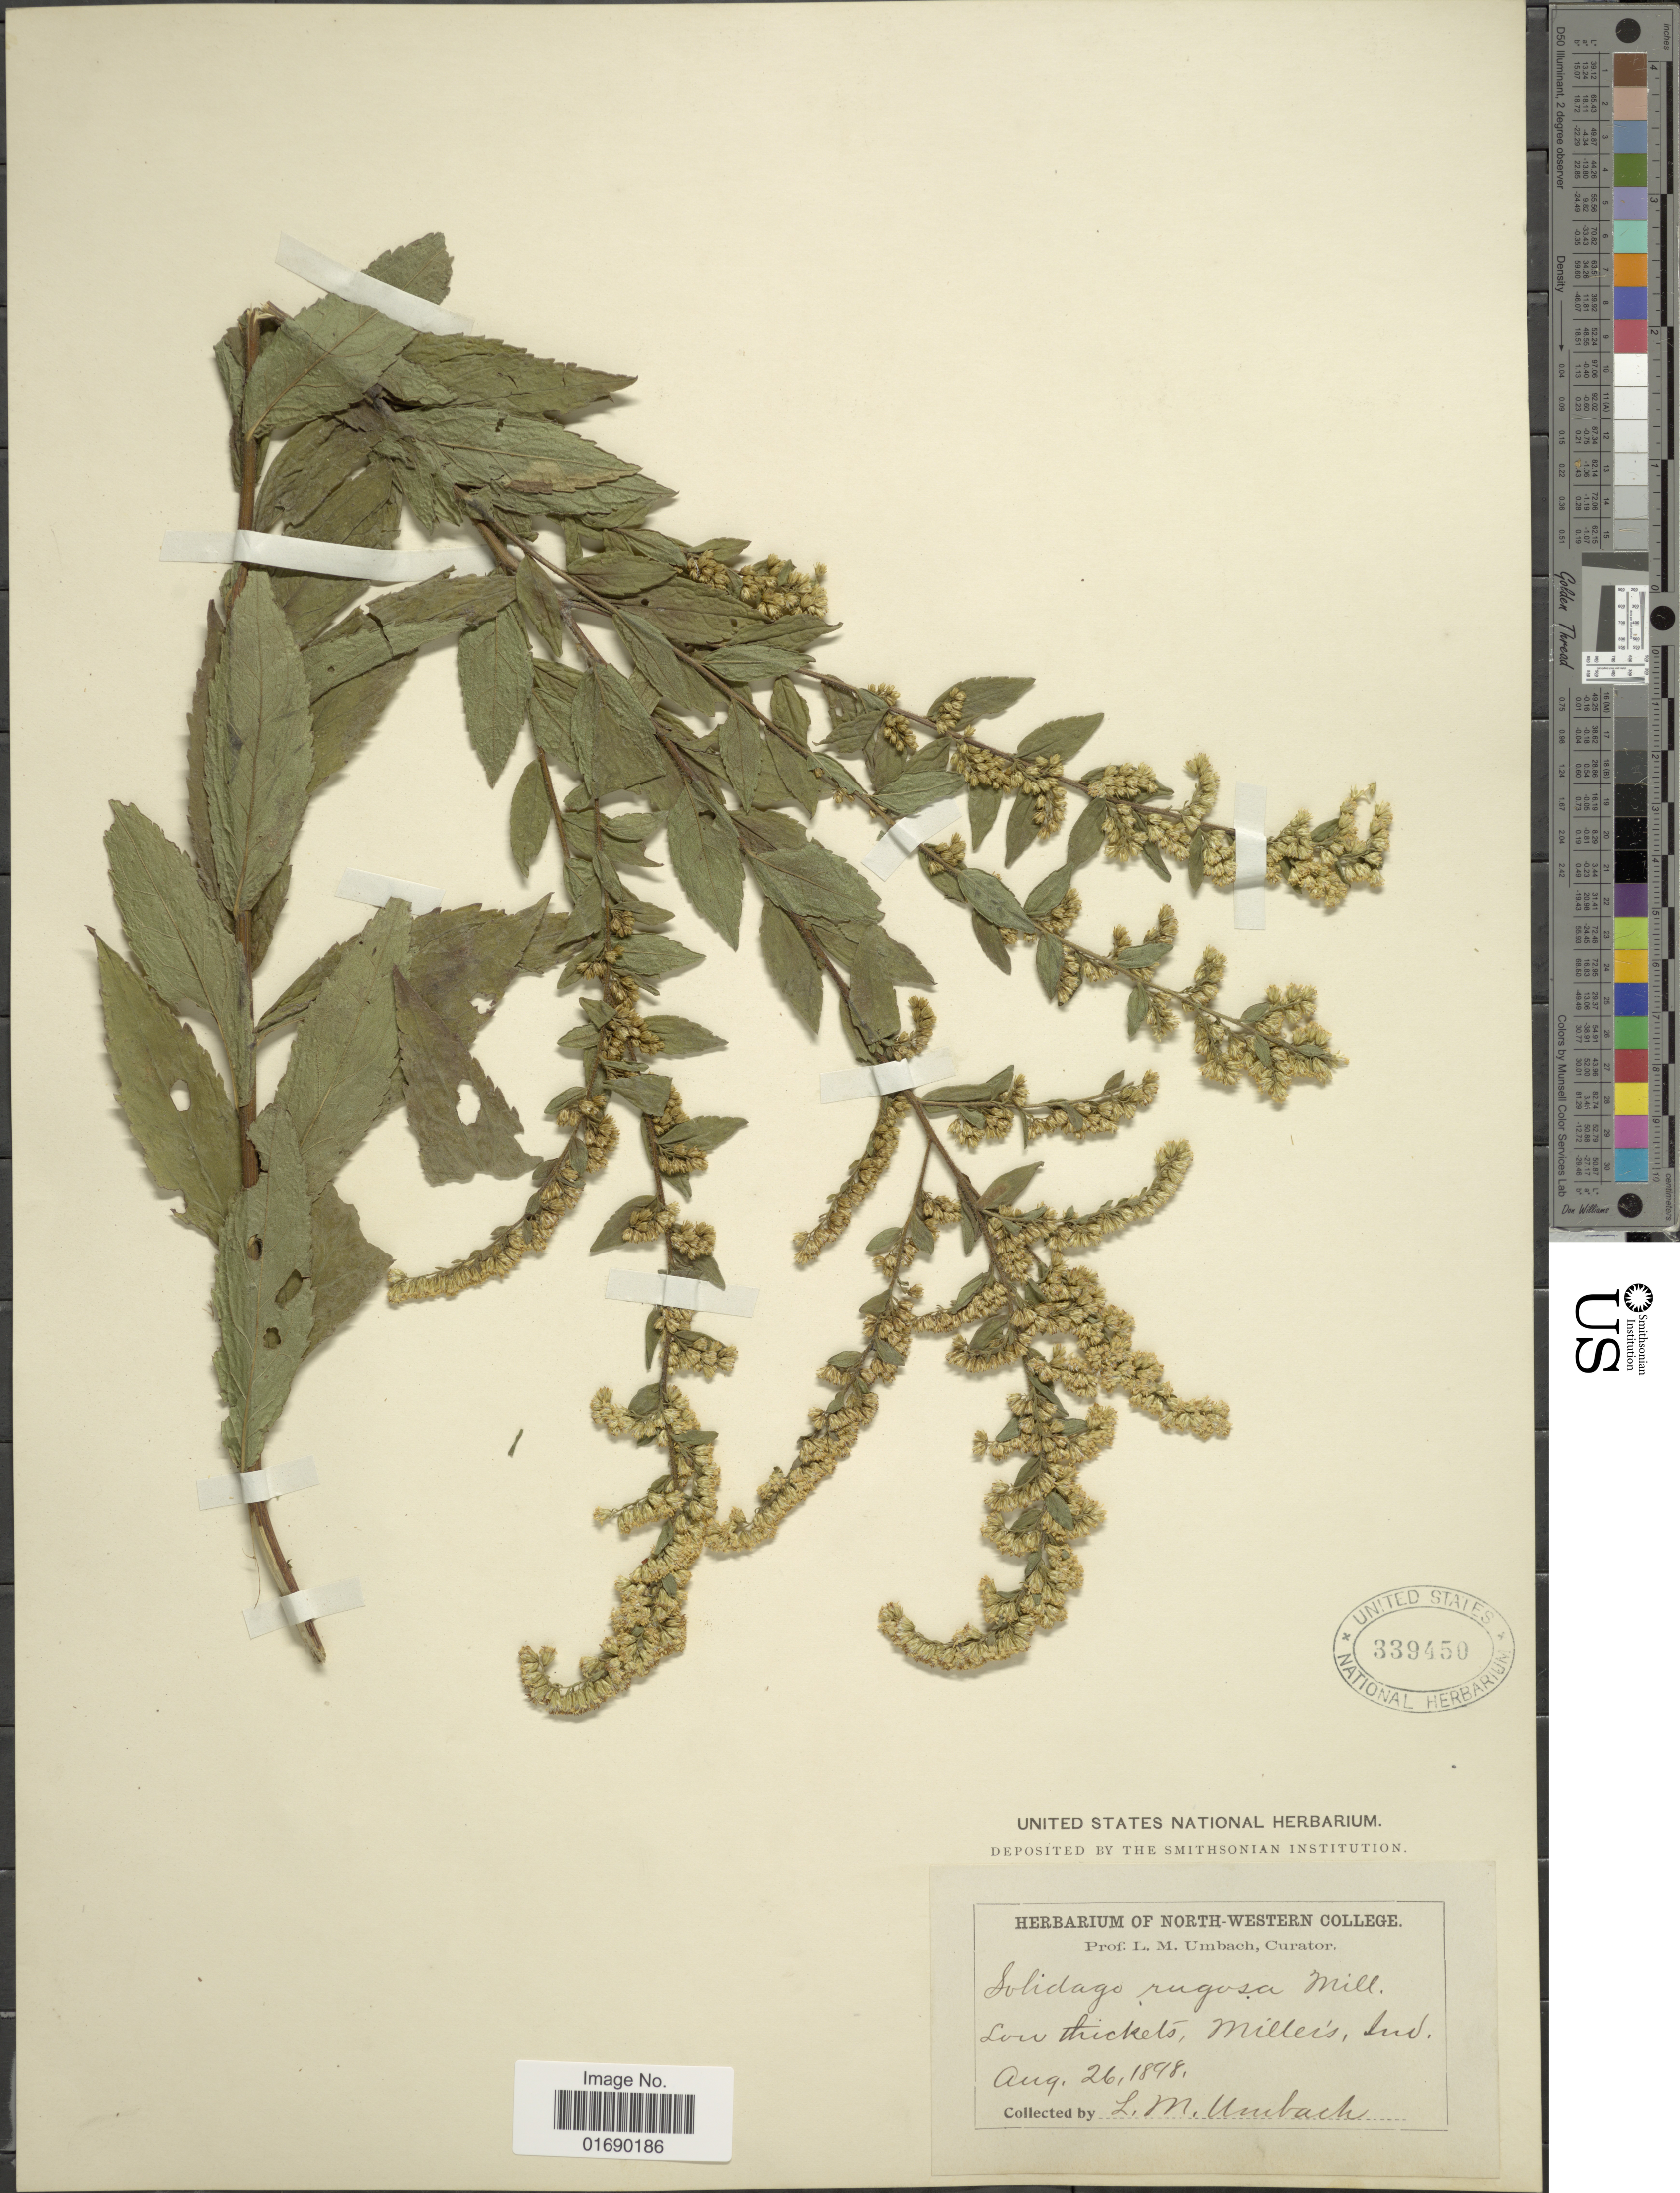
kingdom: Plantae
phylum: Tracheophyta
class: Magnoliopsida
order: Asterales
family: Asteraceae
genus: Solidago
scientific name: Solidago rugosa var. aspera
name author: (Aiton) Cronq.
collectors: L. M. Umbach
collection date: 1898-08-26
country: United States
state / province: Indiana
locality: Low thickets, Miller's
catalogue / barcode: US 339450